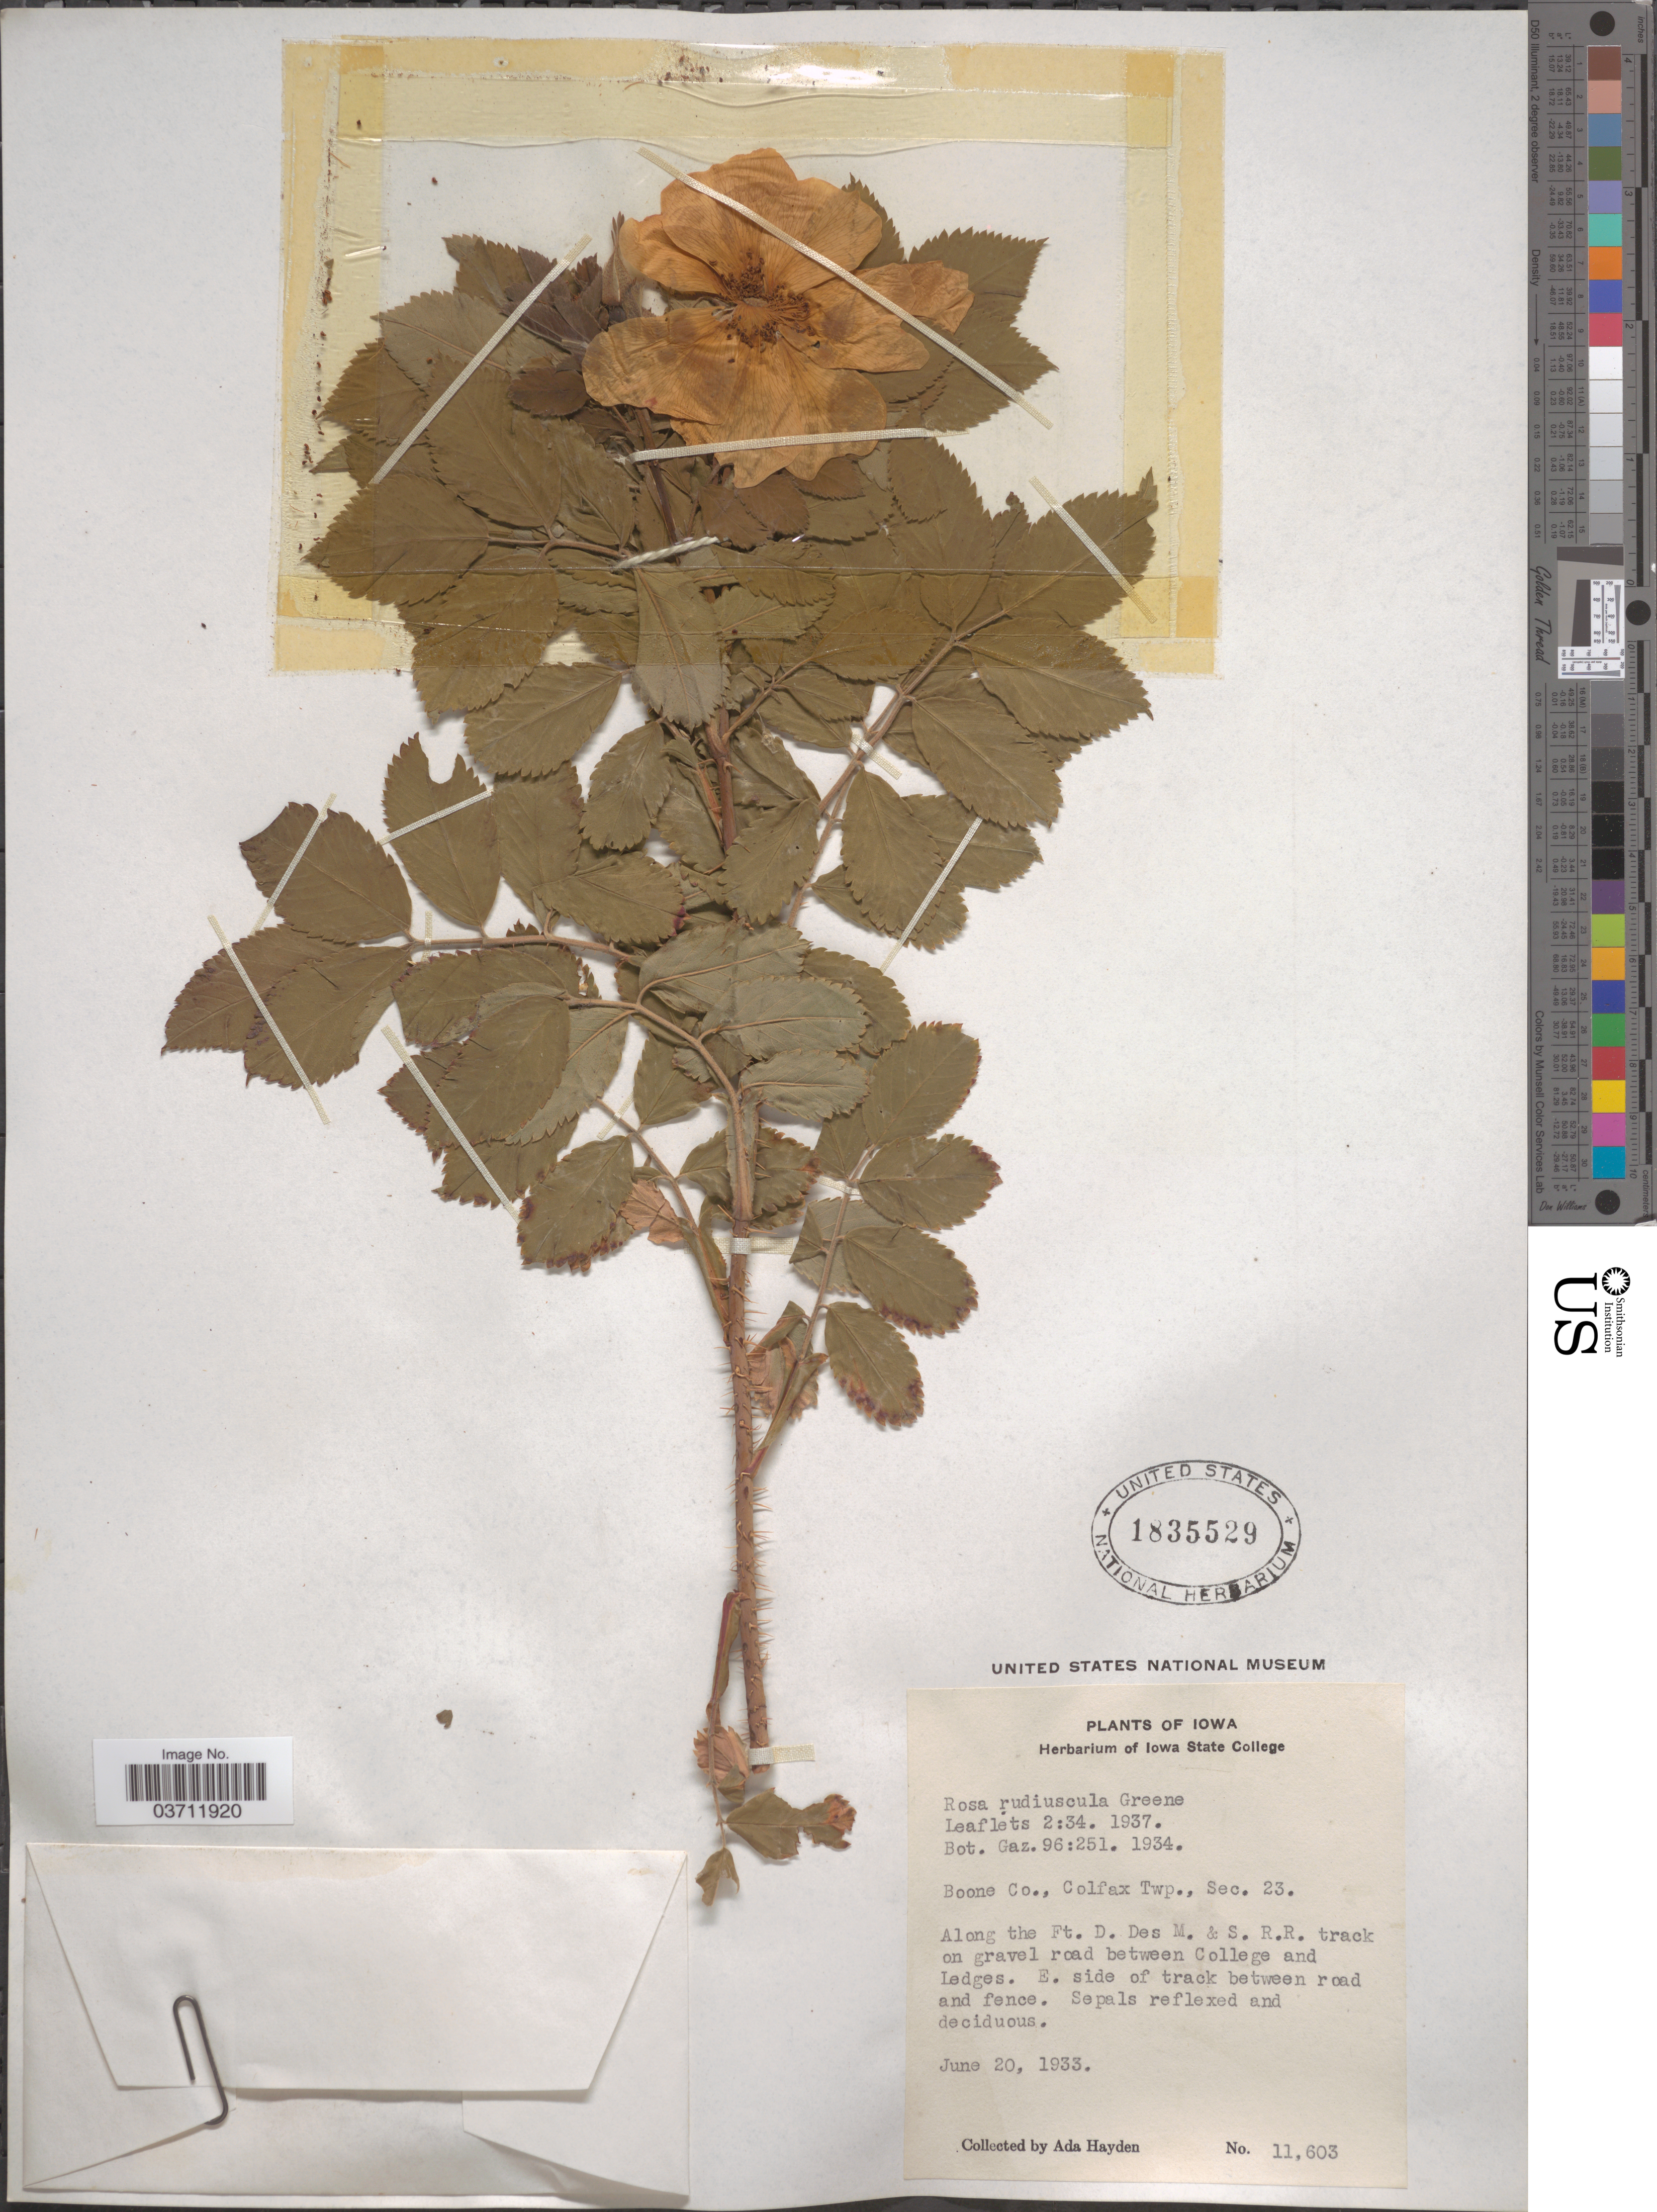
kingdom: Plantae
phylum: Tracheophyta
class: Magnoliopsida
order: Rosales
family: Rosaceae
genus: Rosa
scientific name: Rosa rudiuscula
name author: Greene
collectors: Ada Hayden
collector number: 11603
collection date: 1933-06-20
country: United States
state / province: Iowa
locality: Boone Co., Colfax Twp., Sec. 23. Along the Ft. Des M. & S. R.R. track on gravel road between College and Ledges. E. side of track between road and fence.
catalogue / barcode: US 1835529